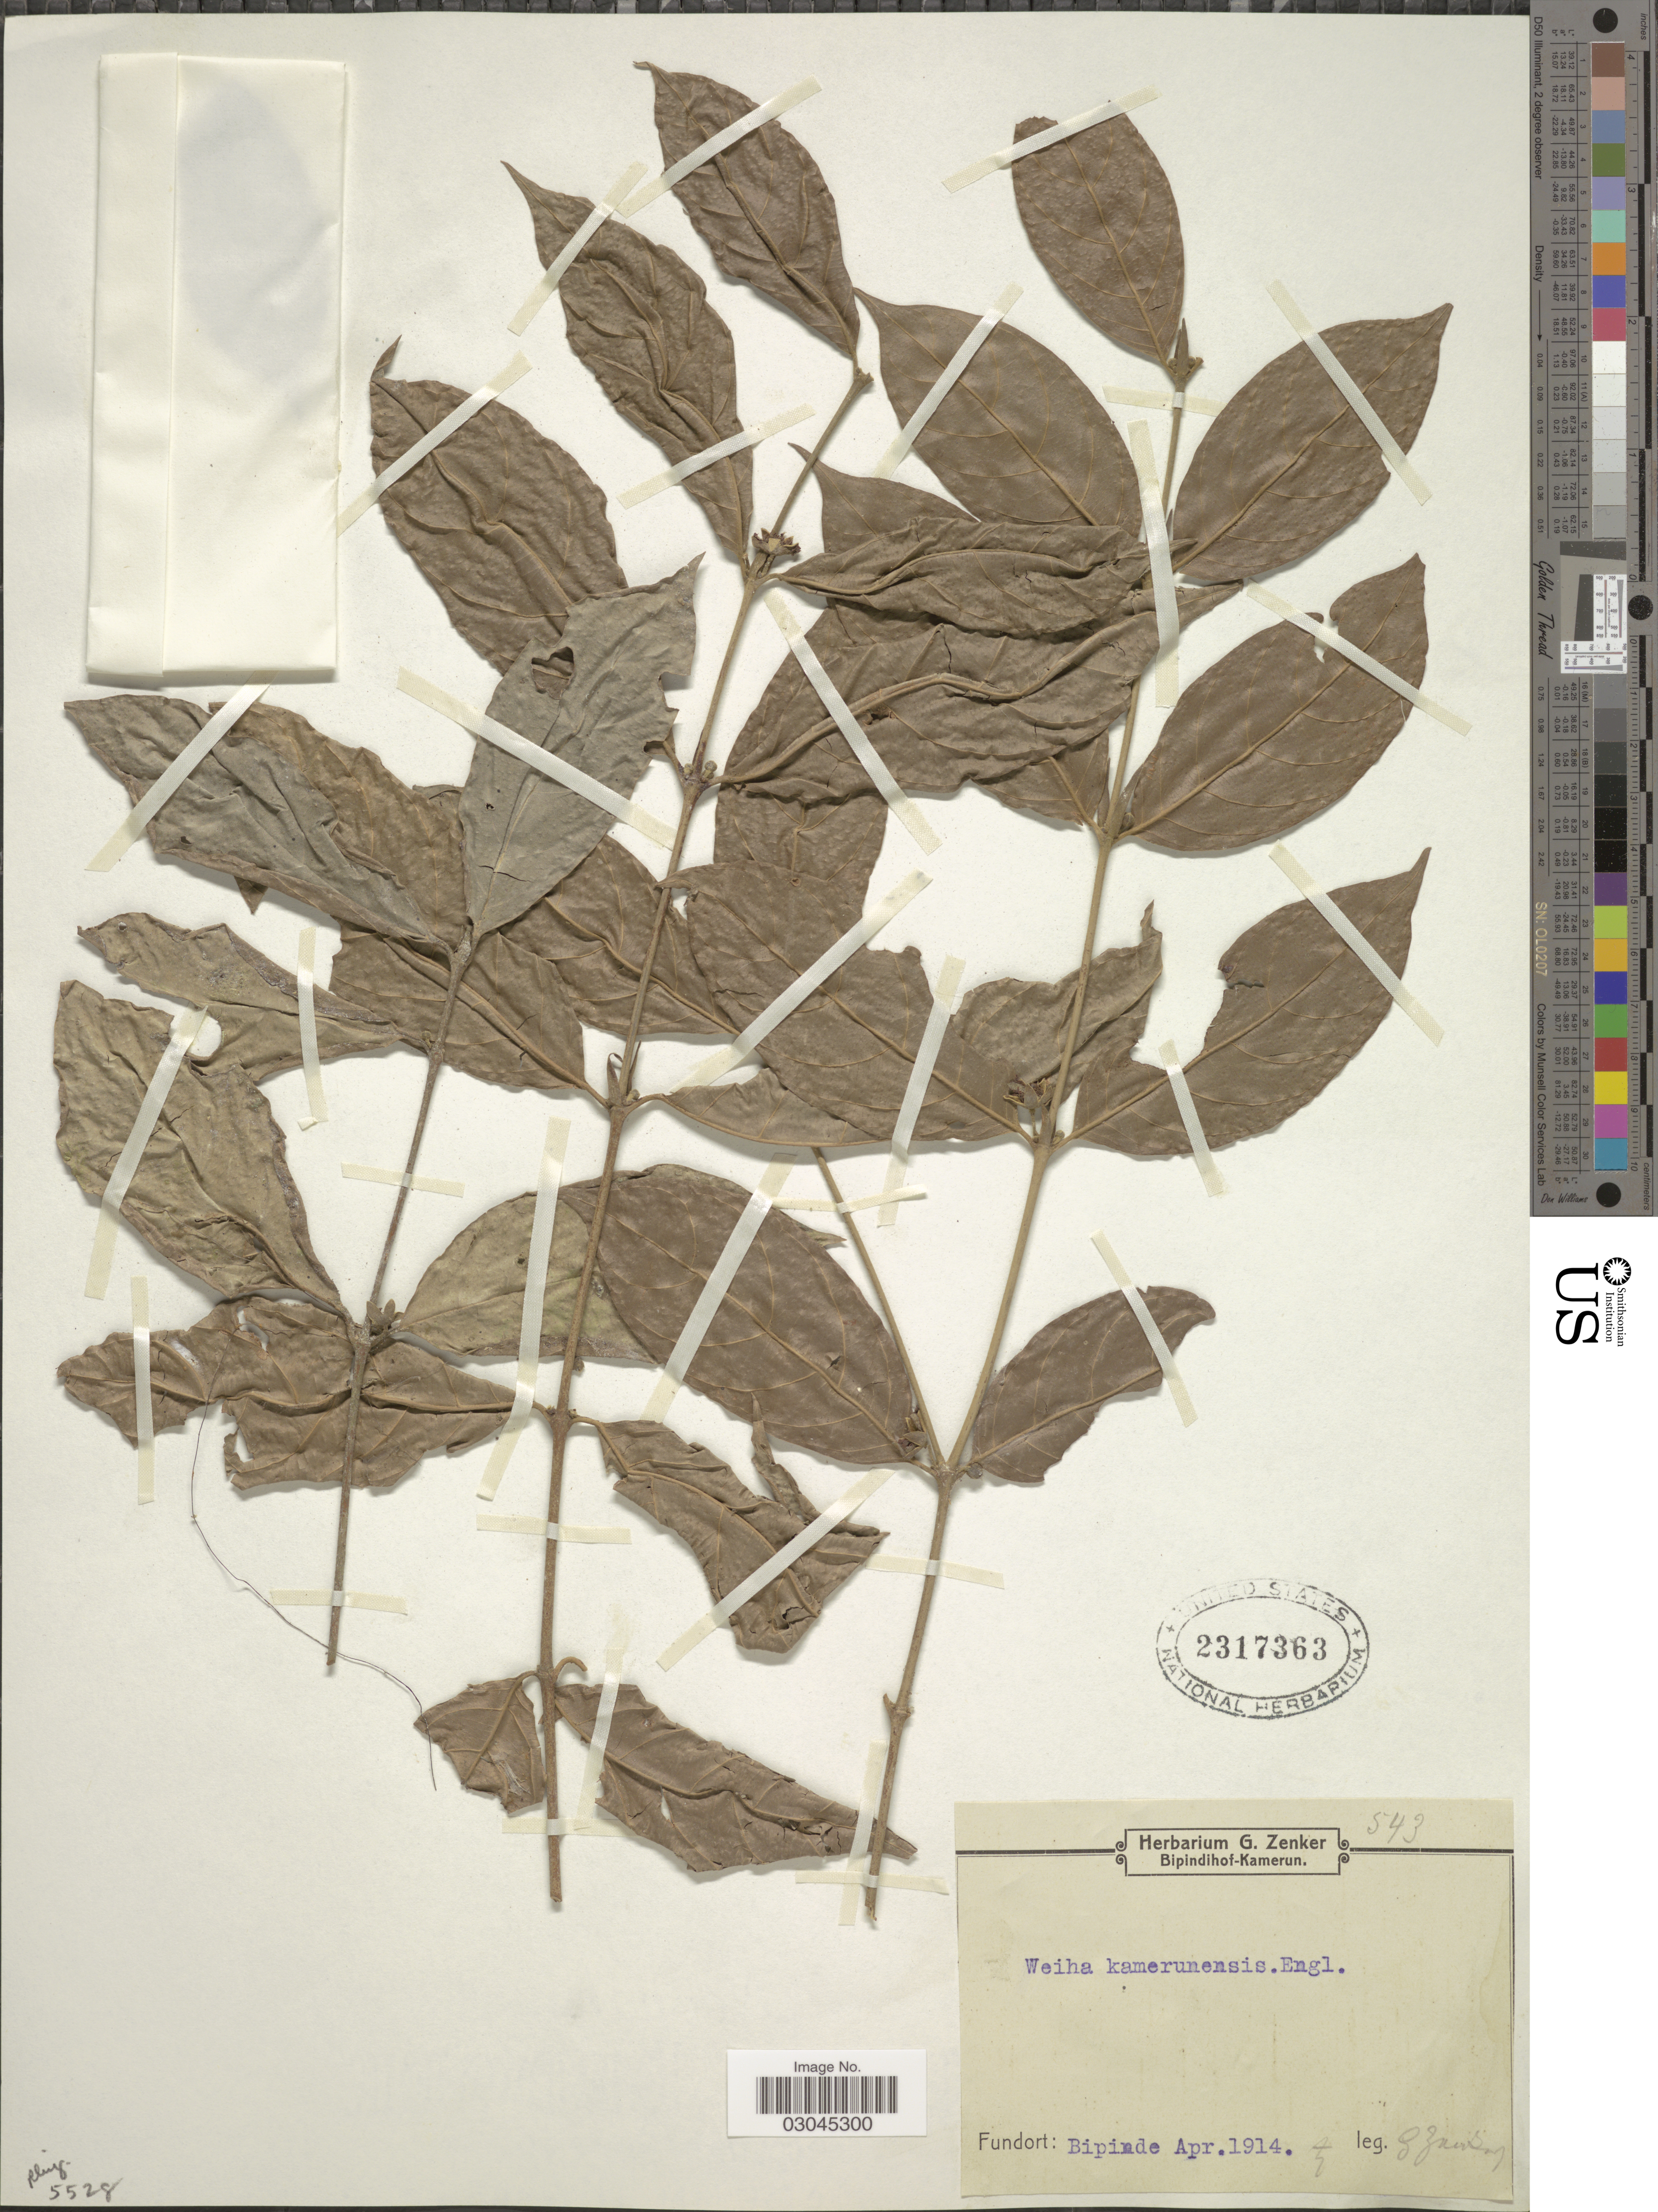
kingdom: Plantae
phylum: Tracheophyta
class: Magnoliopsida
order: Malpighiales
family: Rhizophoraceae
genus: Cassipourea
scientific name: Cassipourea schizocalyx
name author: C.H. Wright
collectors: G. A. Zenker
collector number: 543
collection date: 1914-04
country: Cameroon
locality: Bipinde.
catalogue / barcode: US 2317363